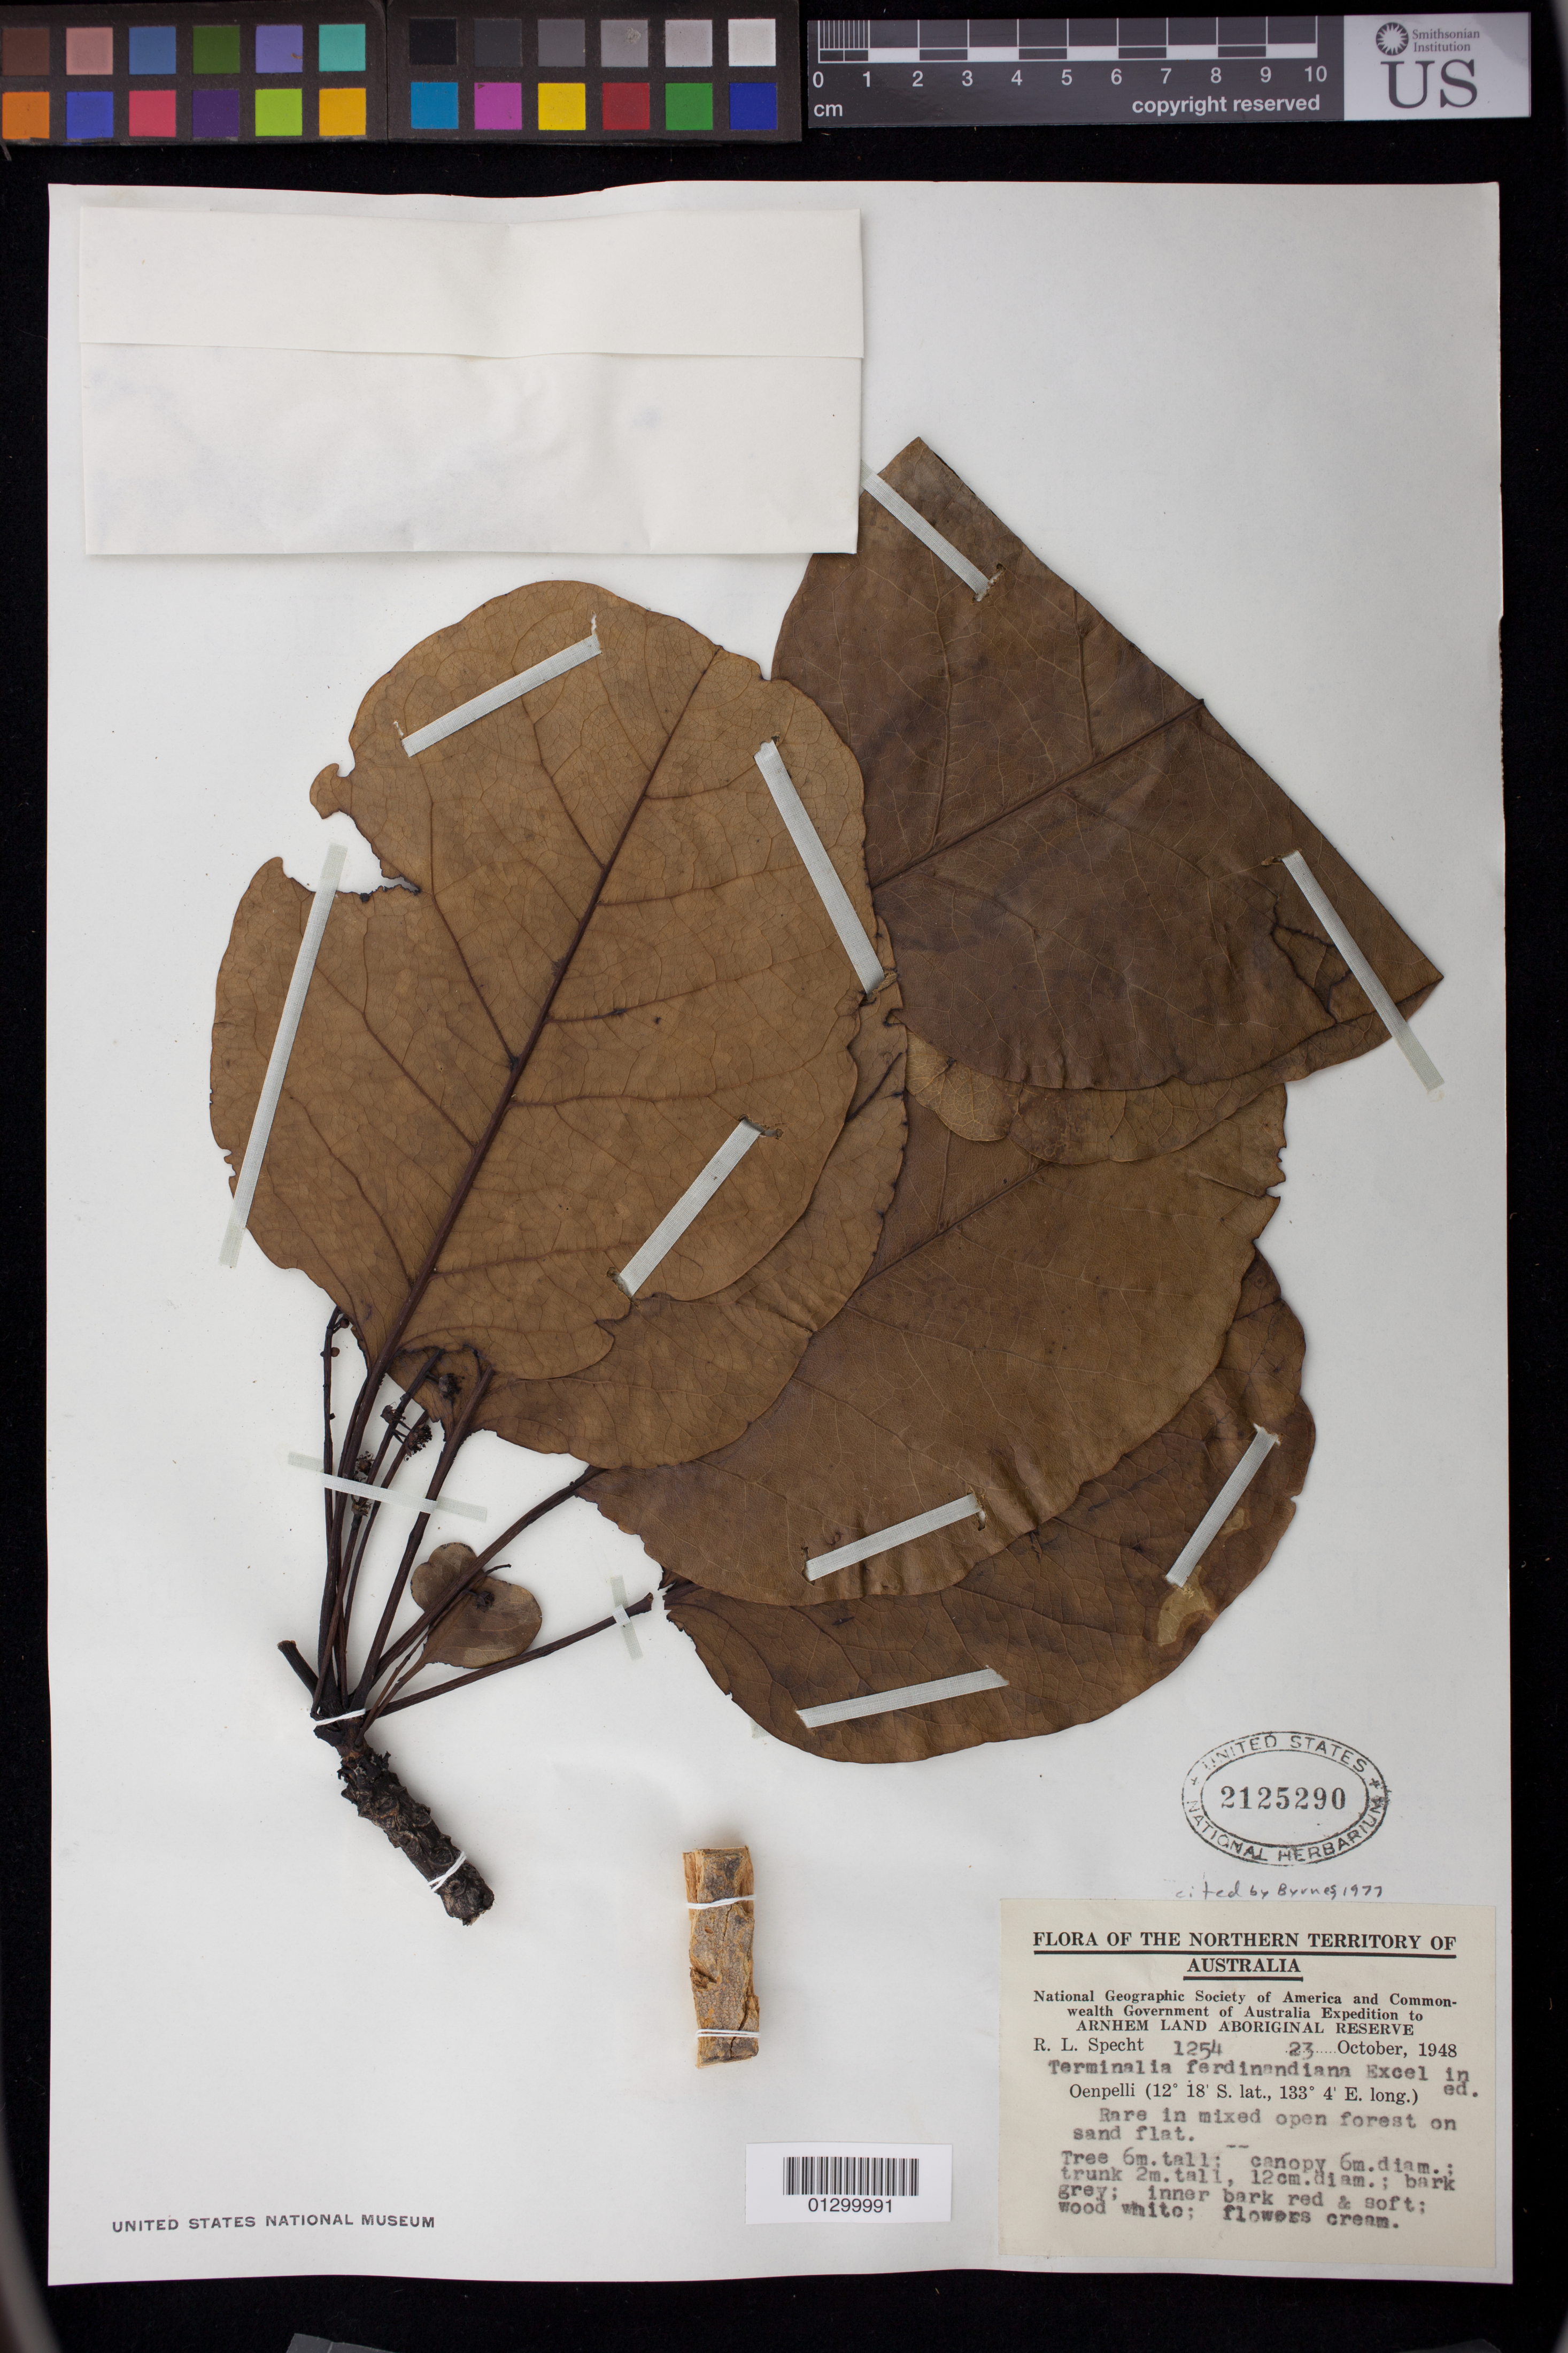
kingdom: Plantae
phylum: Tracheophyta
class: Magnoliopsida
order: Myrtales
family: Combretaceae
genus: Terminalia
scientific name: Terminalia ferdinandiana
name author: Exell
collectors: R. L. Specht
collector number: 1254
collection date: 1948-10-23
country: Australia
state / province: Northern Territory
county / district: West Arnhem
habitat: Rare in mixed open forest on sand flat.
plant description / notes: Tree 6 m. tall; canopy 6 m. diam.; trunk 2 m. tall, 12 cm. diam.; bark grey; inner bark red and soft; wood white; flowers cream.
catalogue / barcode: US 2125290